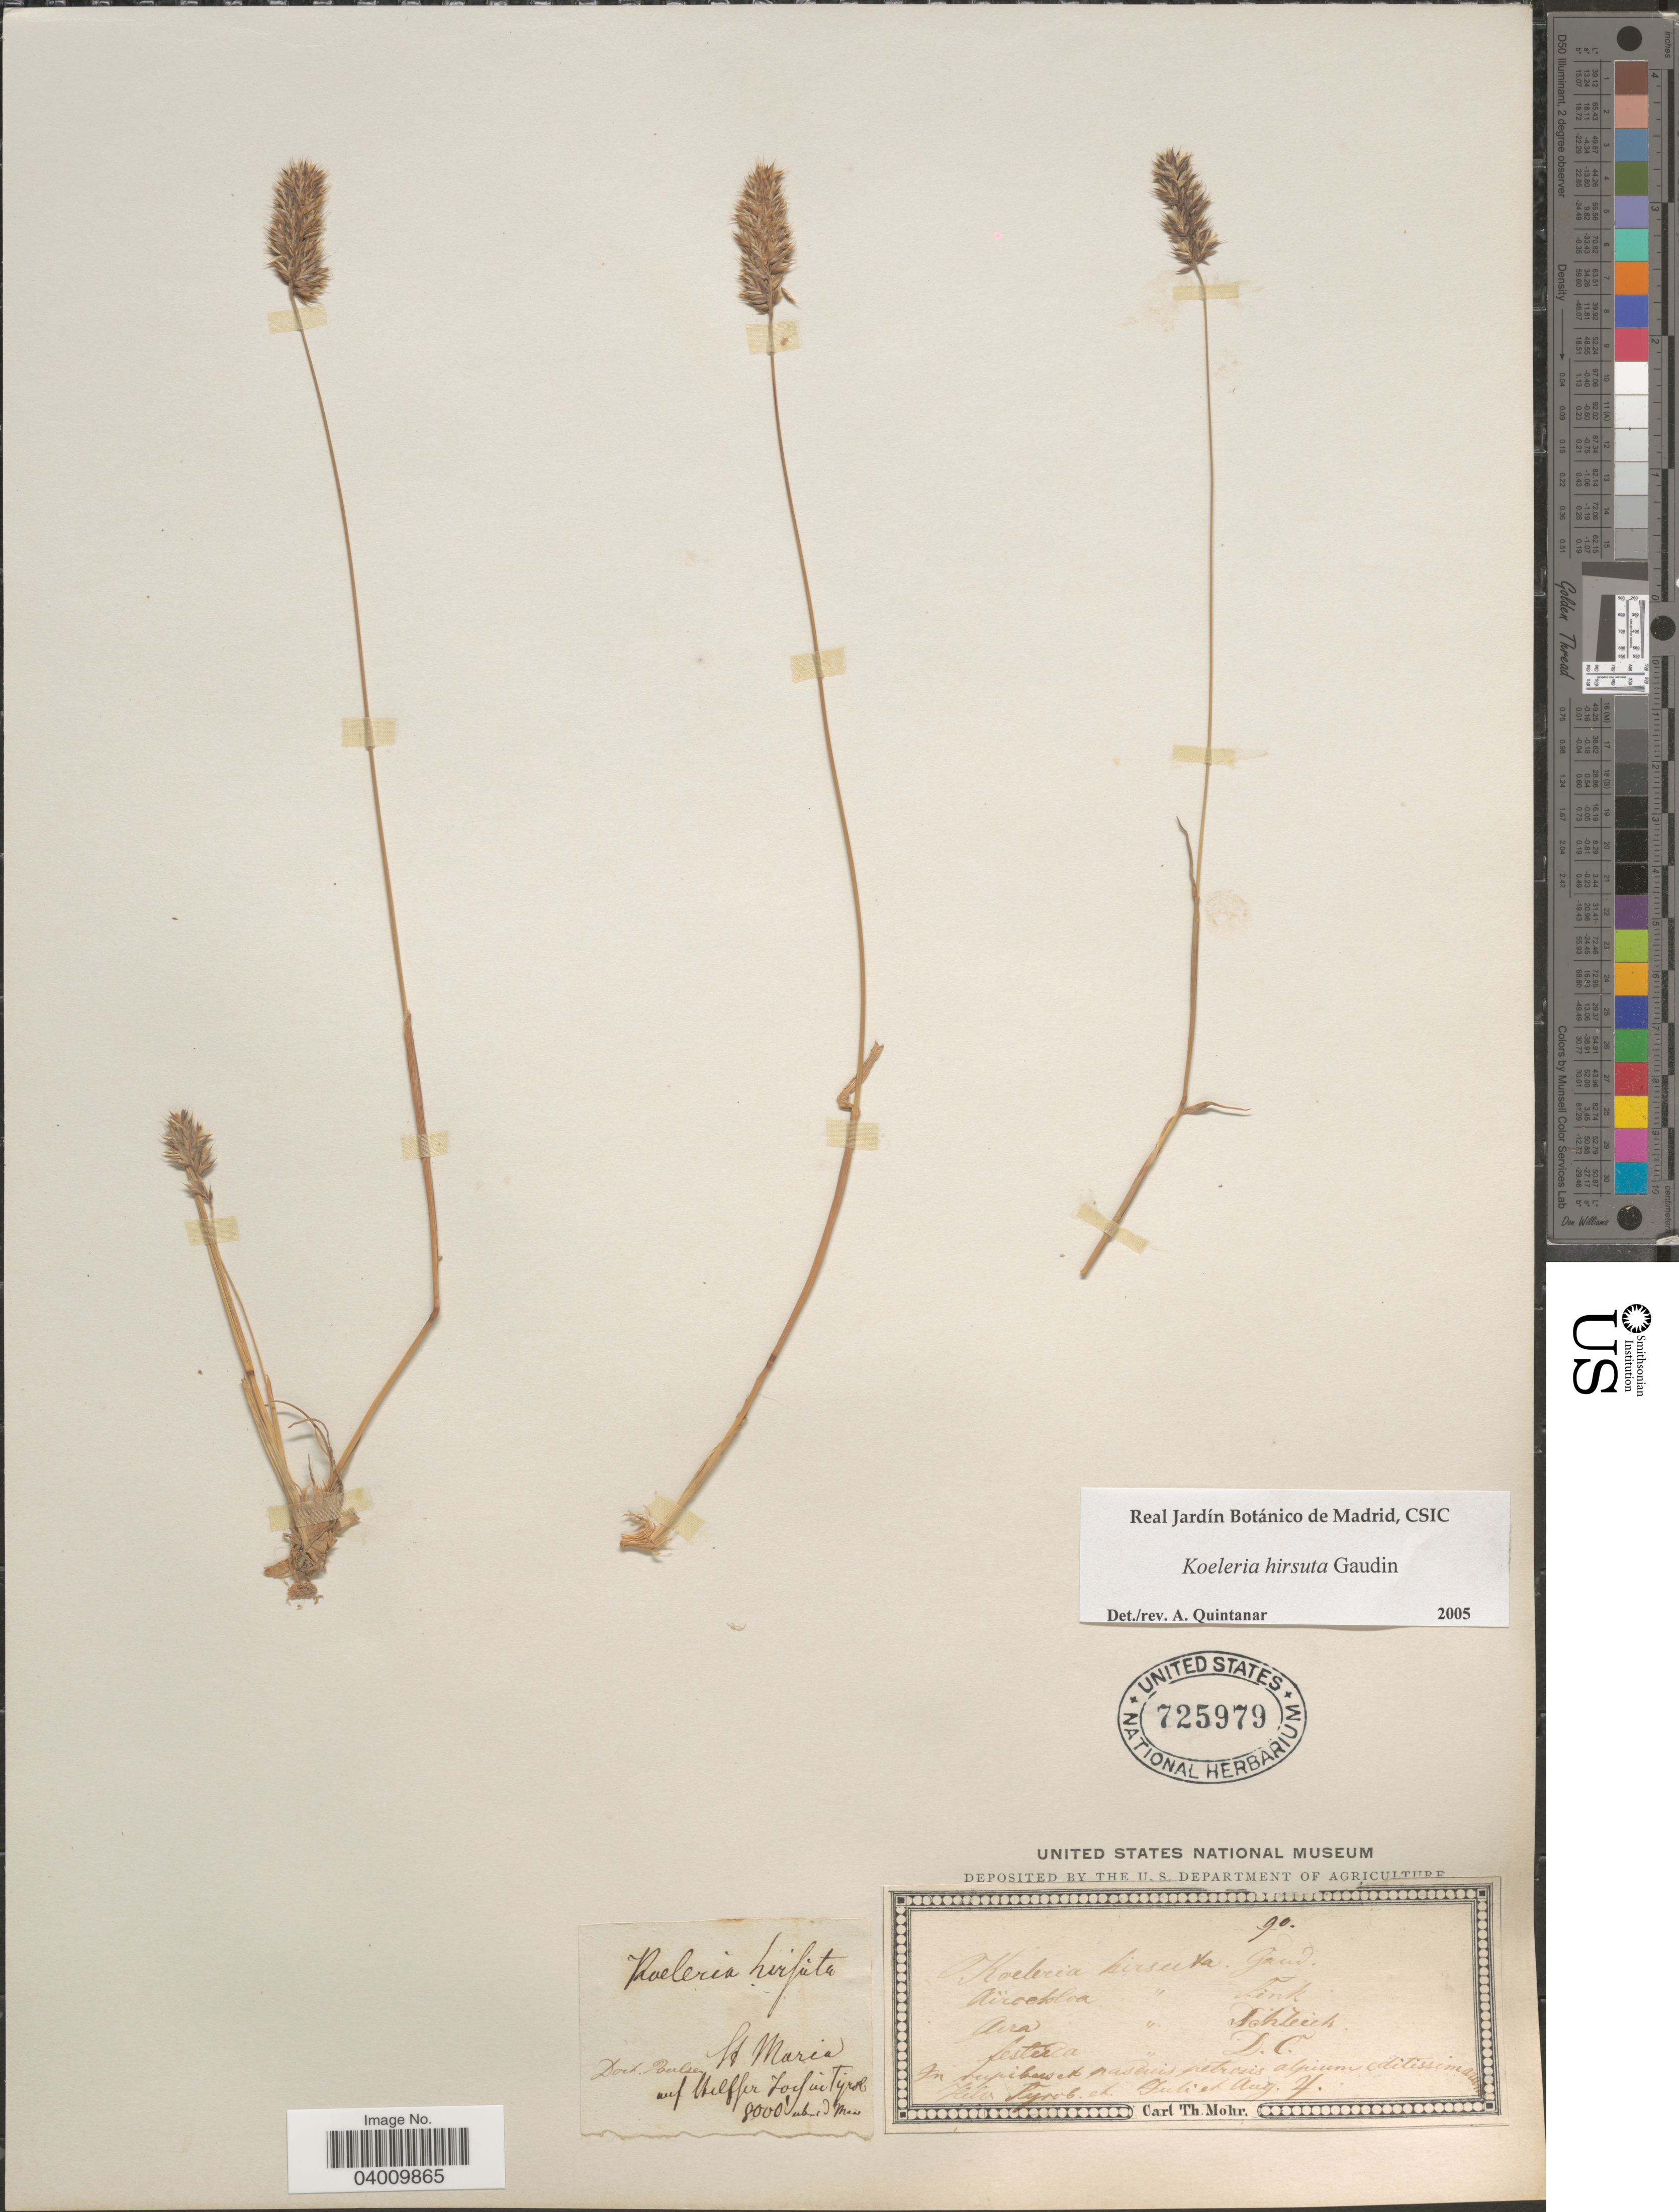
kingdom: Plantae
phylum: Tracheophyta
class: Liliopsida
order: Poales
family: Poaceae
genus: Koeleria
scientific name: Koeleria hirsuta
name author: Gaudin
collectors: Mohr, C. T. (herbarium)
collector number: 90*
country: Austria / Italy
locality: Doch, Berlsen. St Maria auf Helffer Zocfui Tyrol. In rupibus et pasenis petrosis alpium editissimaran. Helv. Tyrol. ch. [interpreted]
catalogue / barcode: US 725979